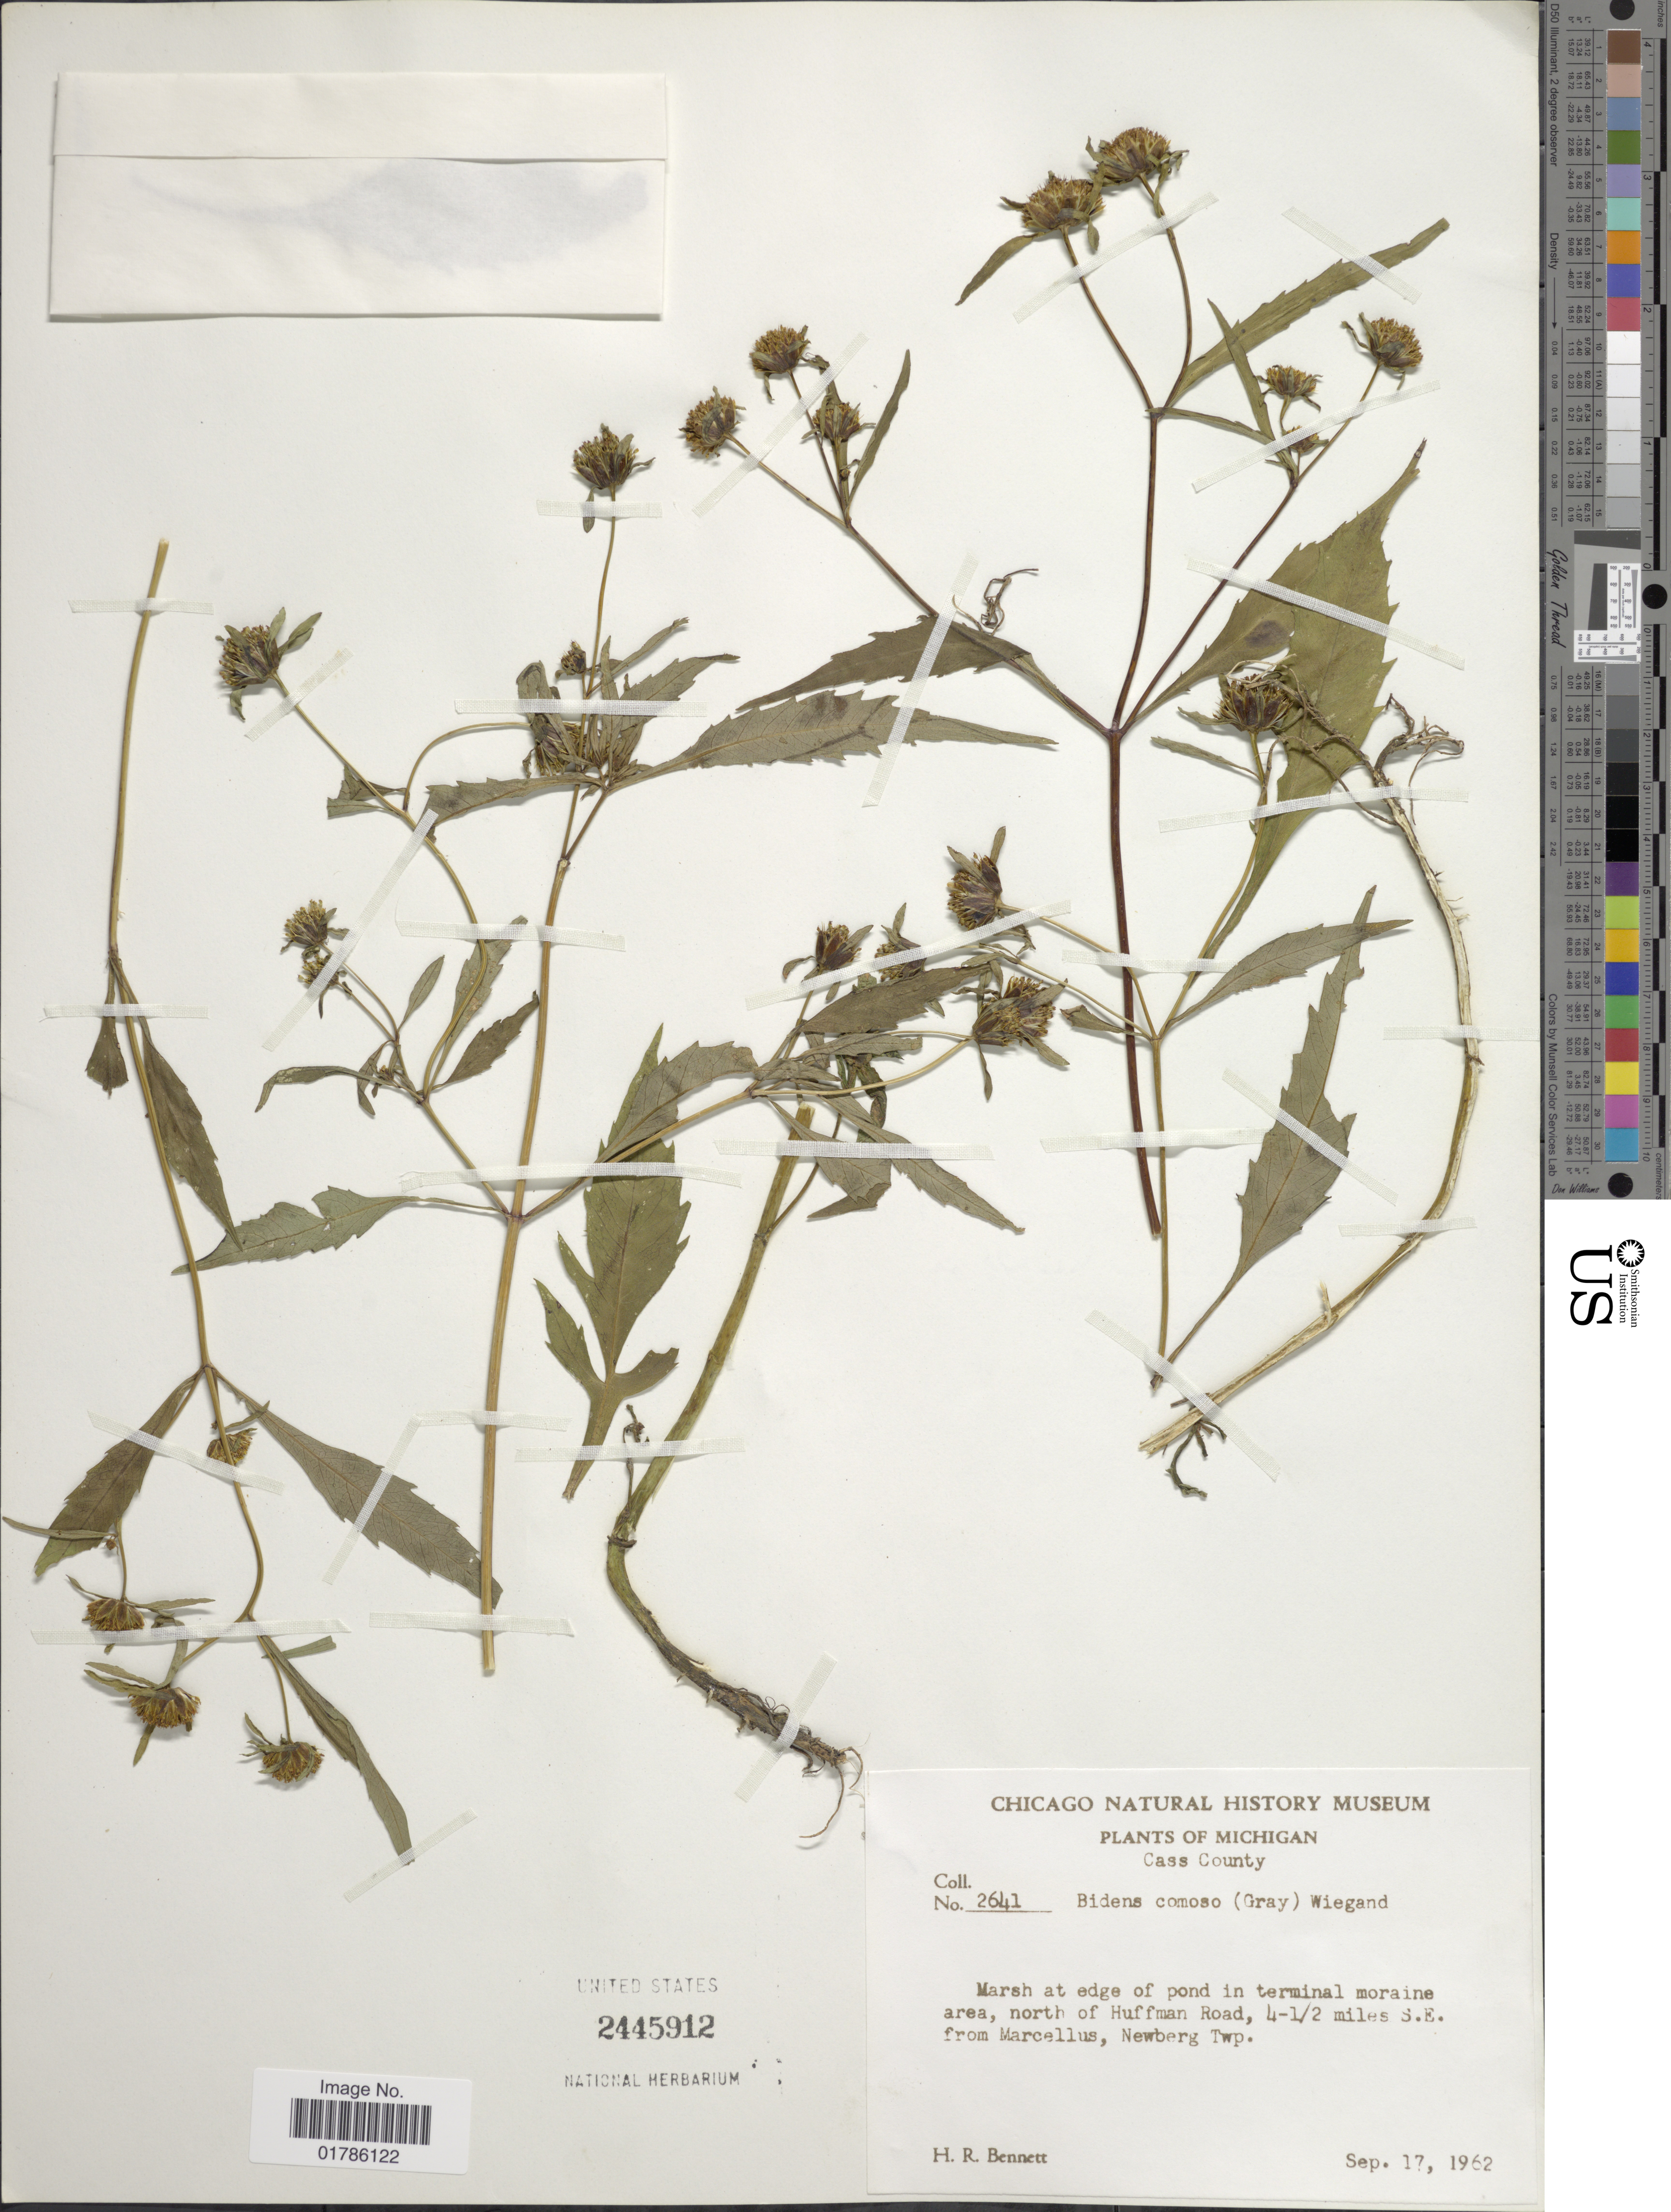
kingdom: Plantae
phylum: Tracheophyta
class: Magnoliopsida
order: Asterales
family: Asteraceae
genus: Bidens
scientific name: Bidens comosa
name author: (A. Gray) Wiegand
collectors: H. R. Bennett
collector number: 2641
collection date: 1962-09-17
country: United States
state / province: Michigan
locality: Cass County, At edge of pond in terminal moraine area, north of Huffman Road, 4-1/2 miles S. E. from Marcellus, Newberg Twp.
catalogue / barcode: US 2445912